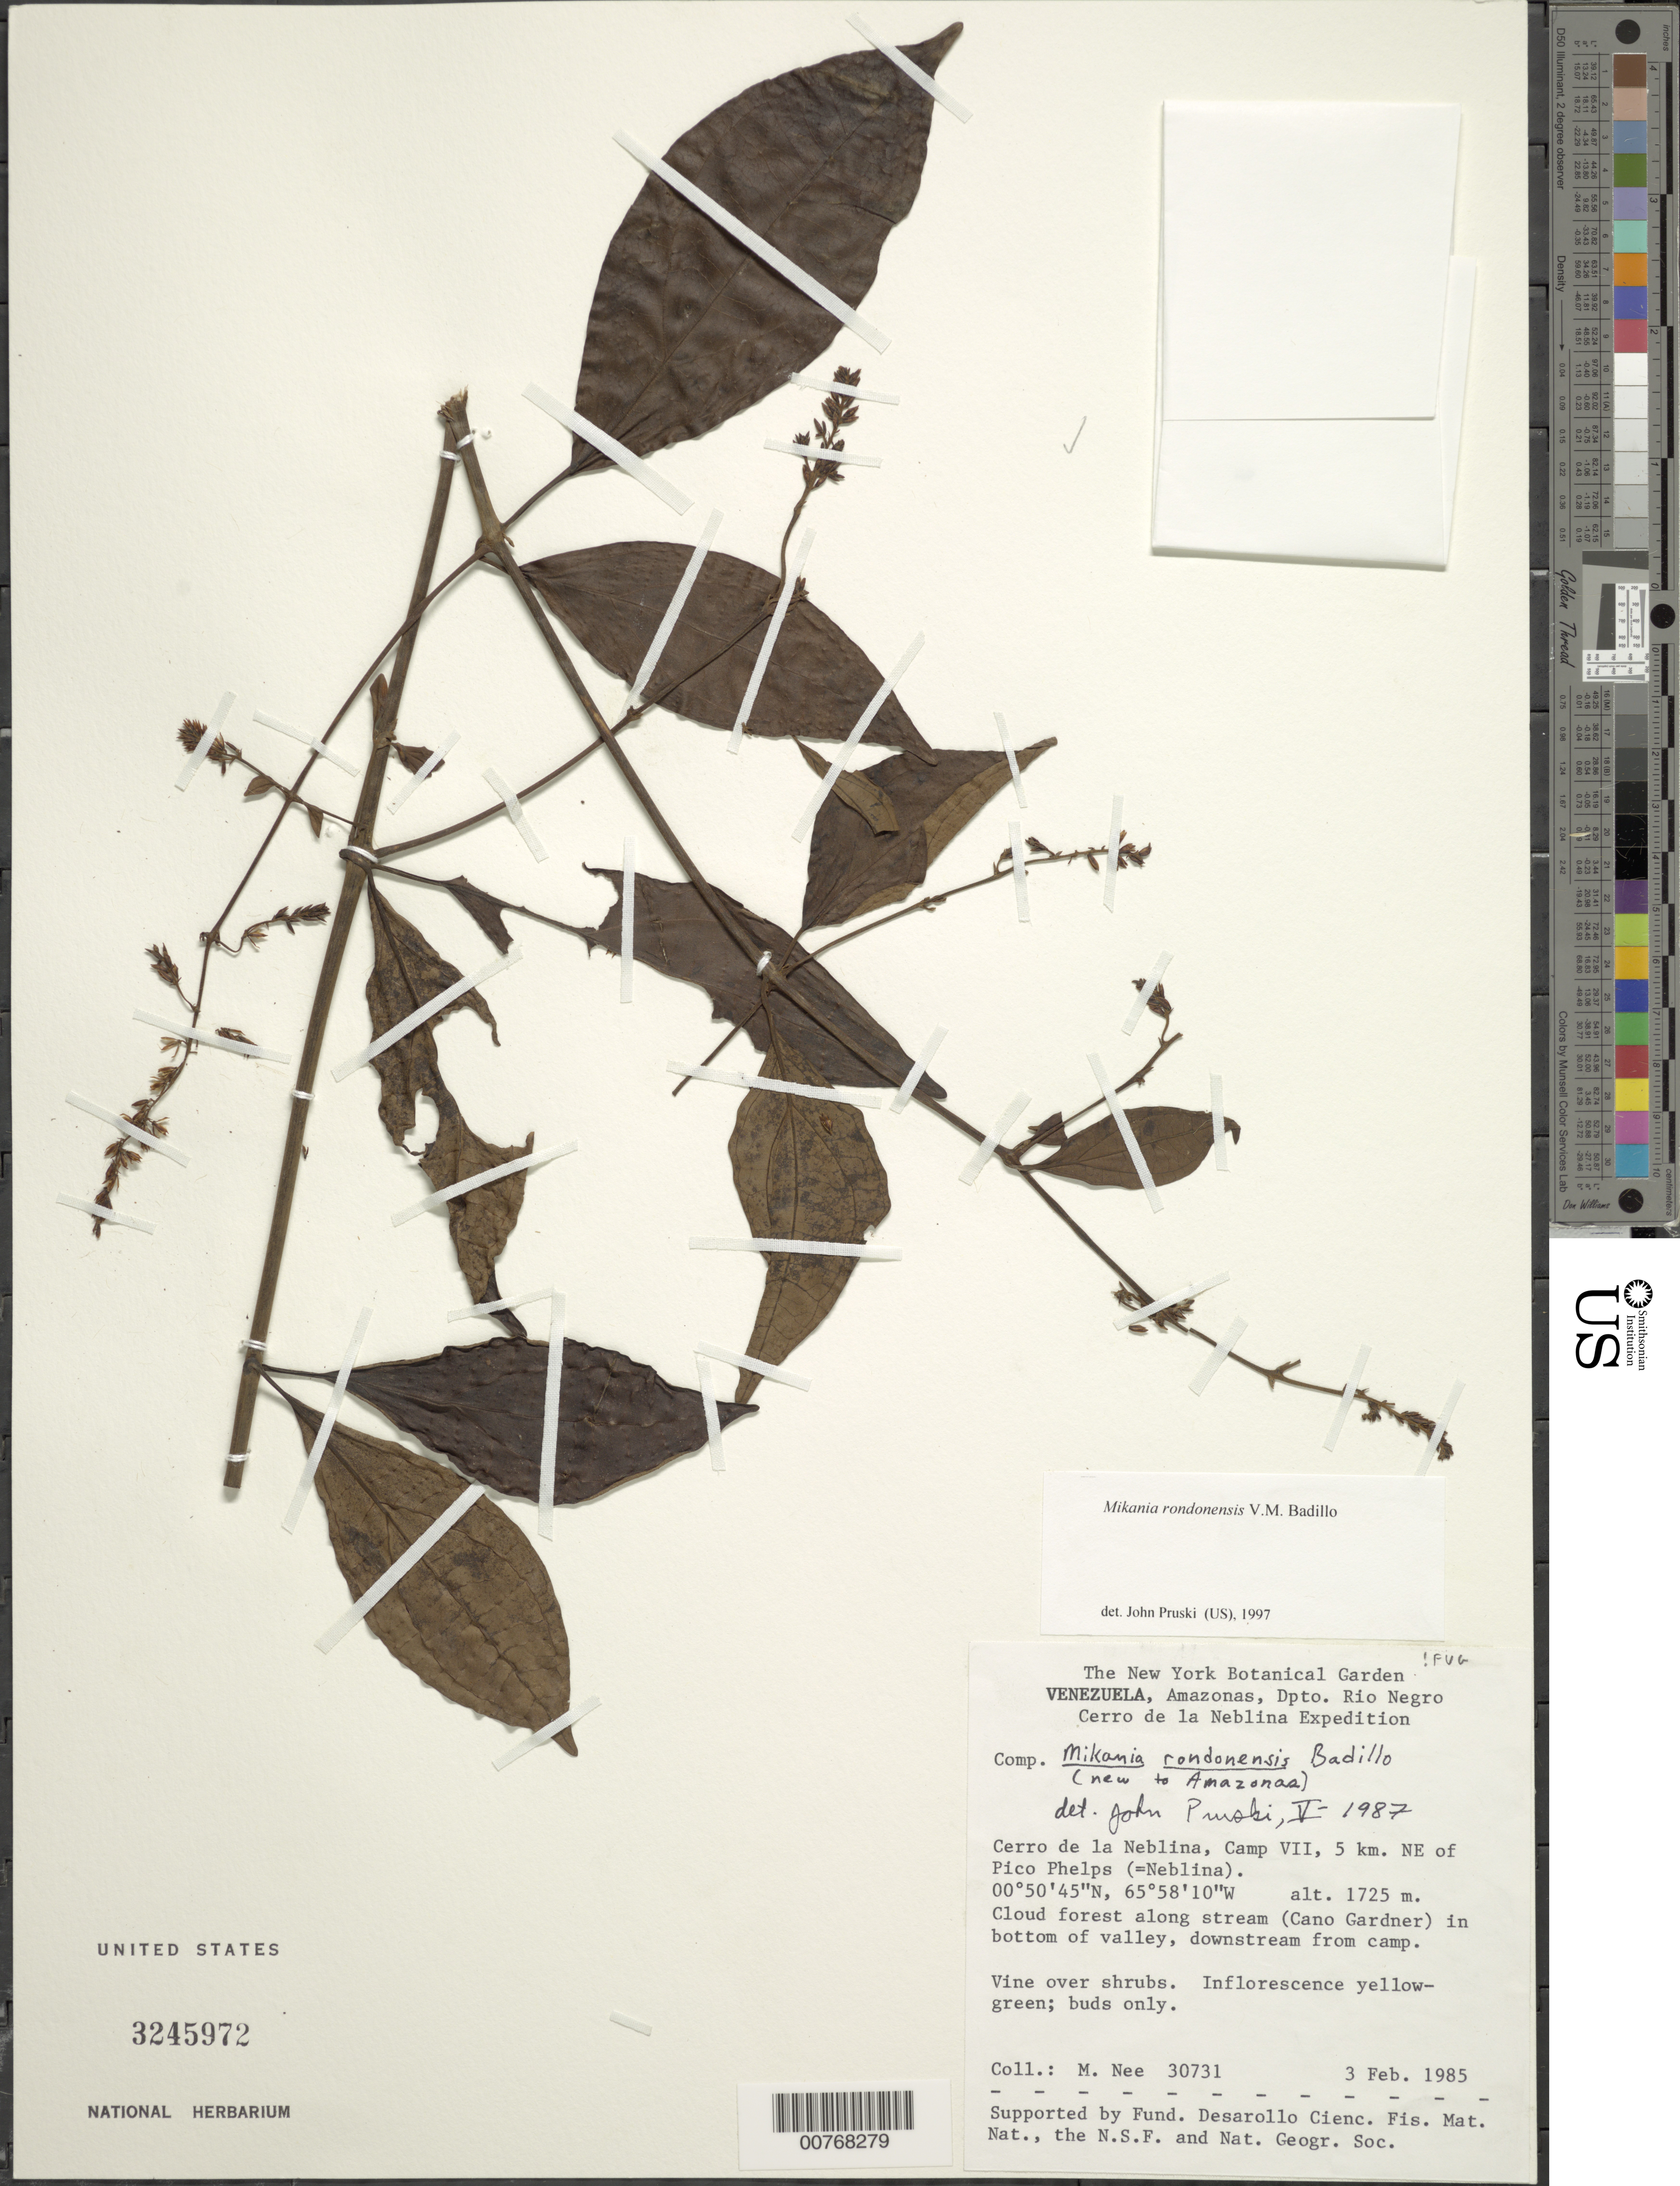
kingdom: Plantae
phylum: Tracheophyta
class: Magnoliopsida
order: Asterales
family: Asteraceae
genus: Mikania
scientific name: Mikania rondonensis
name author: V.M. Badillo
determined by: Pruski, J. F.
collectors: M. Nee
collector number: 30731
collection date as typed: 3-Feb-85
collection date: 1985-02-03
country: Venezuela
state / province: Amazonas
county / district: Río Negro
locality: Cerro de la Neblina, Camp VII, 5 km NE of Pico Phelps (=Neblina)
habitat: Cloud forest along stream (Cano Gardner) in bottom of valley, downstream from camp.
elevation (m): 1725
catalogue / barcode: US 3245972